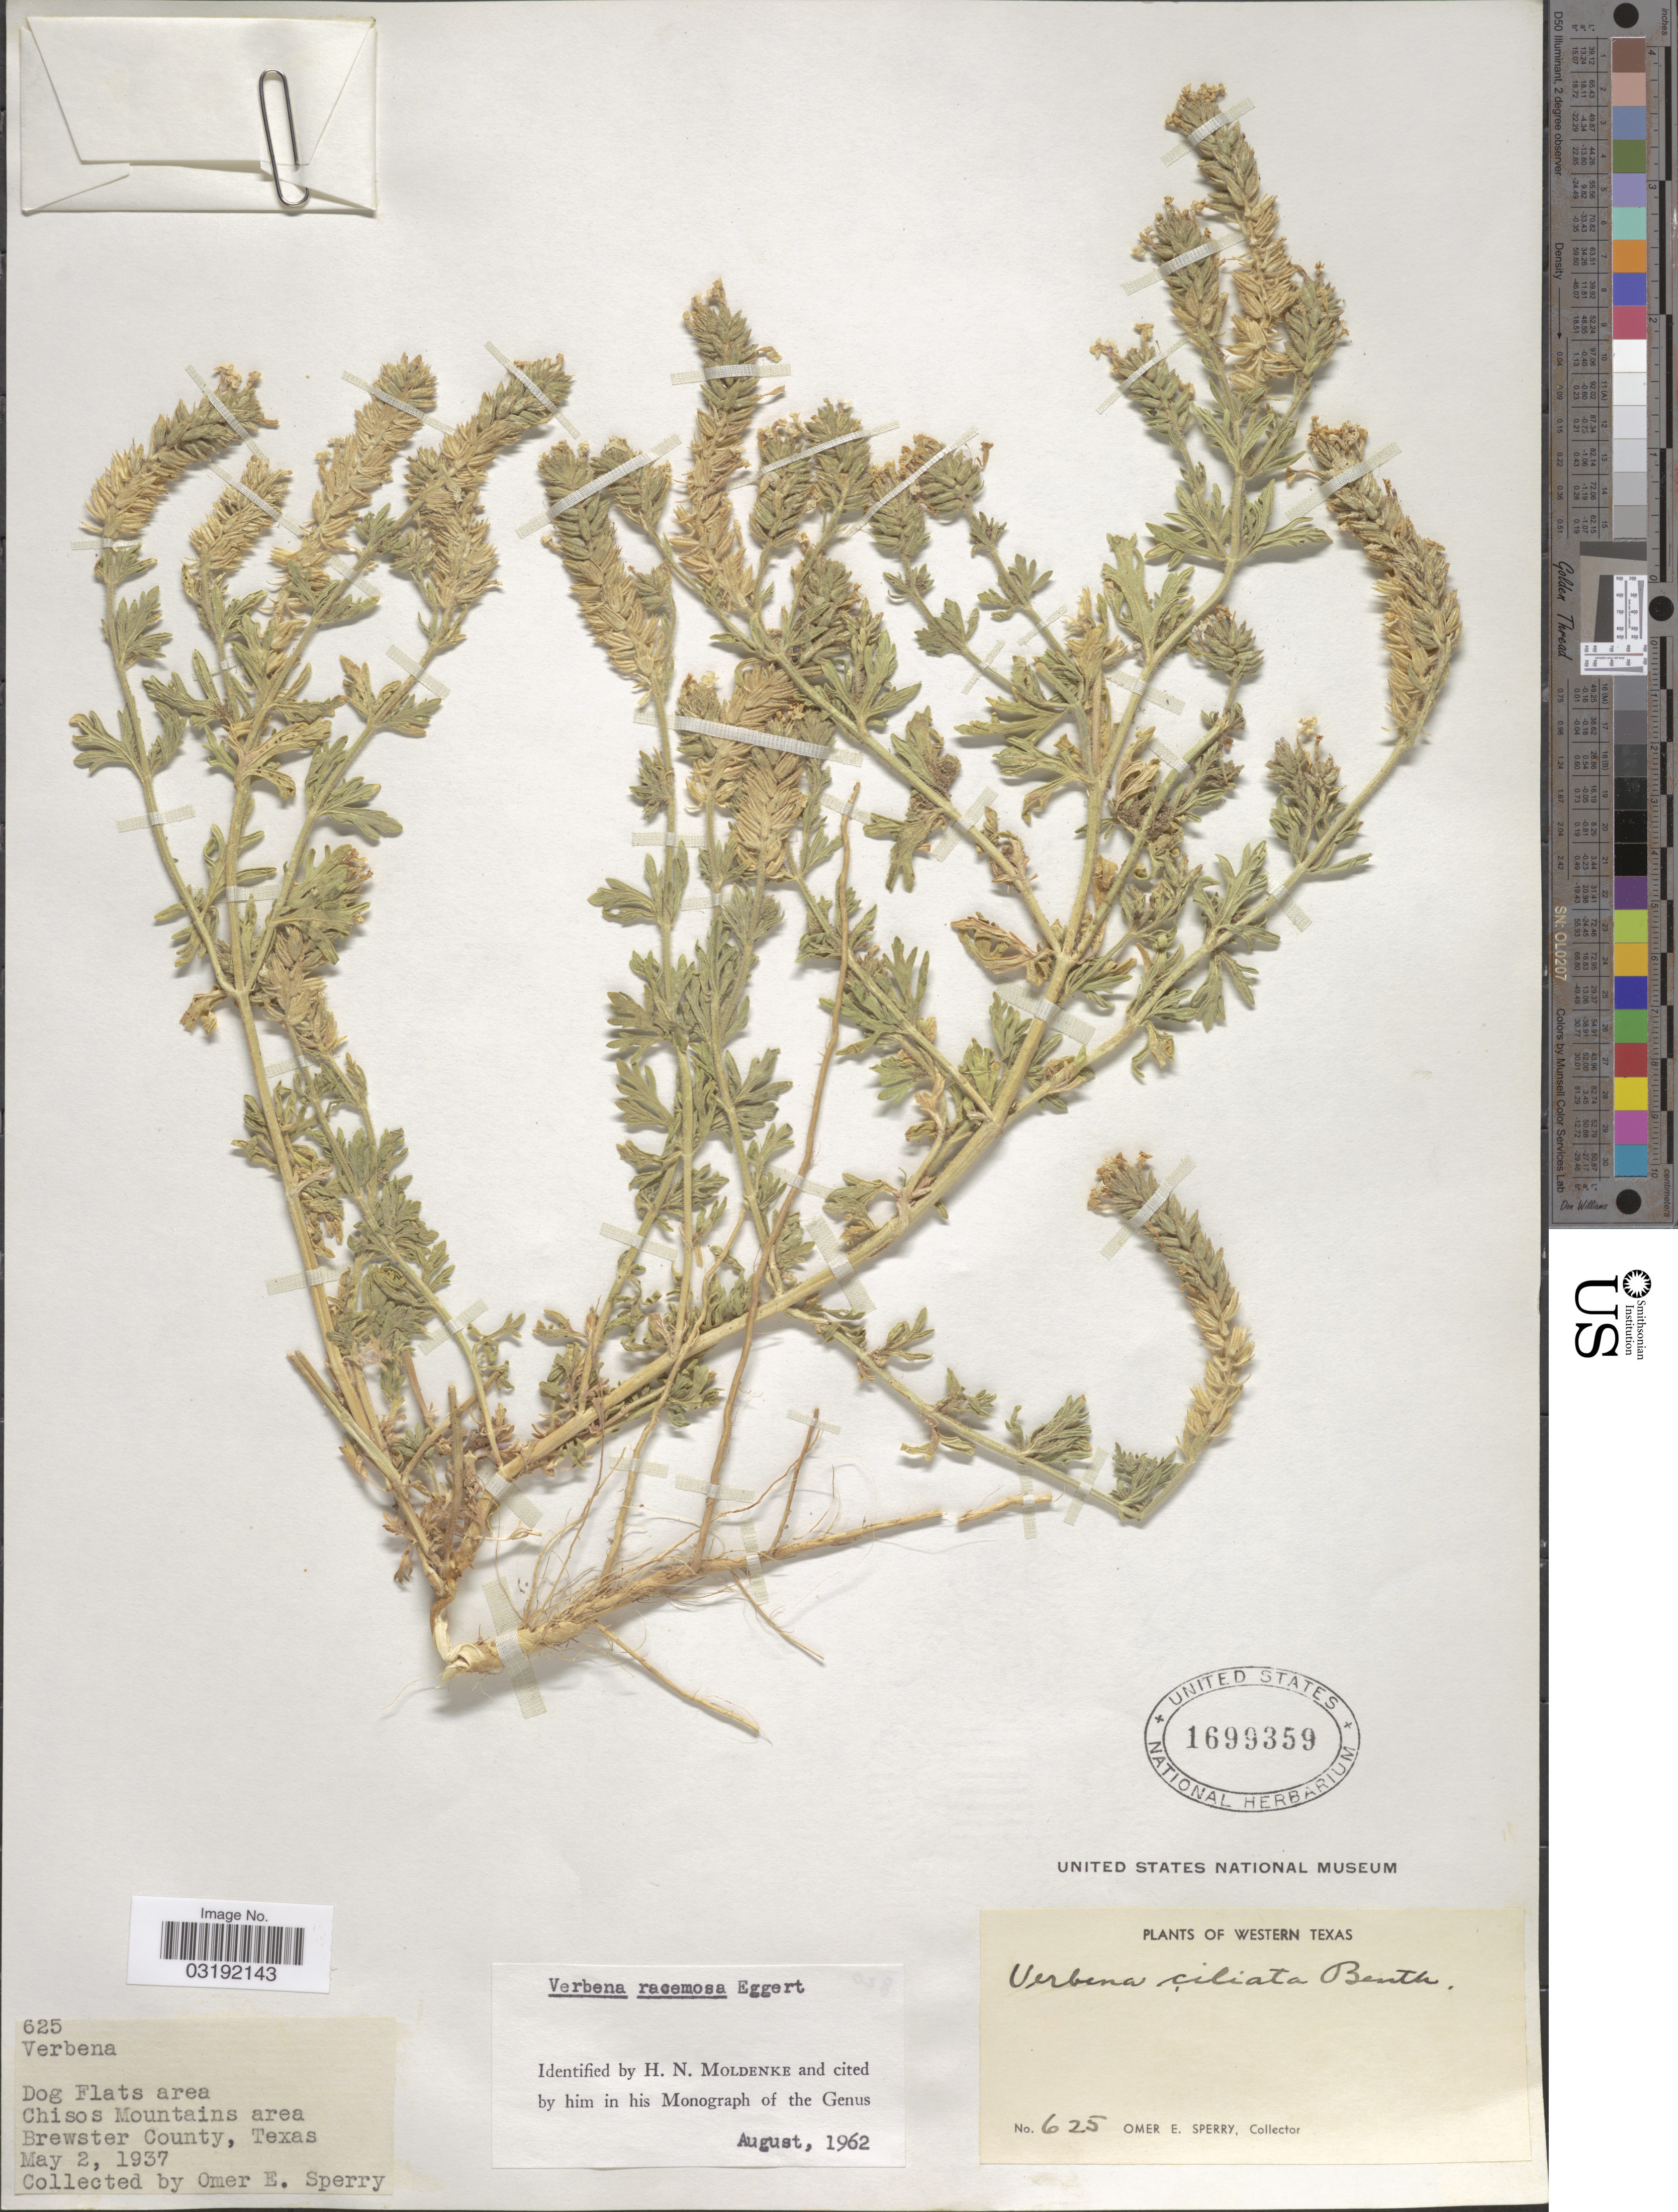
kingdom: Plantae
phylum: Tracheophyta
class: Magnoliopsida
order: Lamiales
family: Verbenaceae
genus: Verbena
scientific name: Verbena racemosa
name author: Eggert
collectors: O. E. Sperry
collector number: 625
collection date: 1937-05-02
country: United States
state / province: Texas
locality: Dog Flats area, Chisos Mountains area, Brewster County. Western Texas.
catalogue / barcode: US 1699359